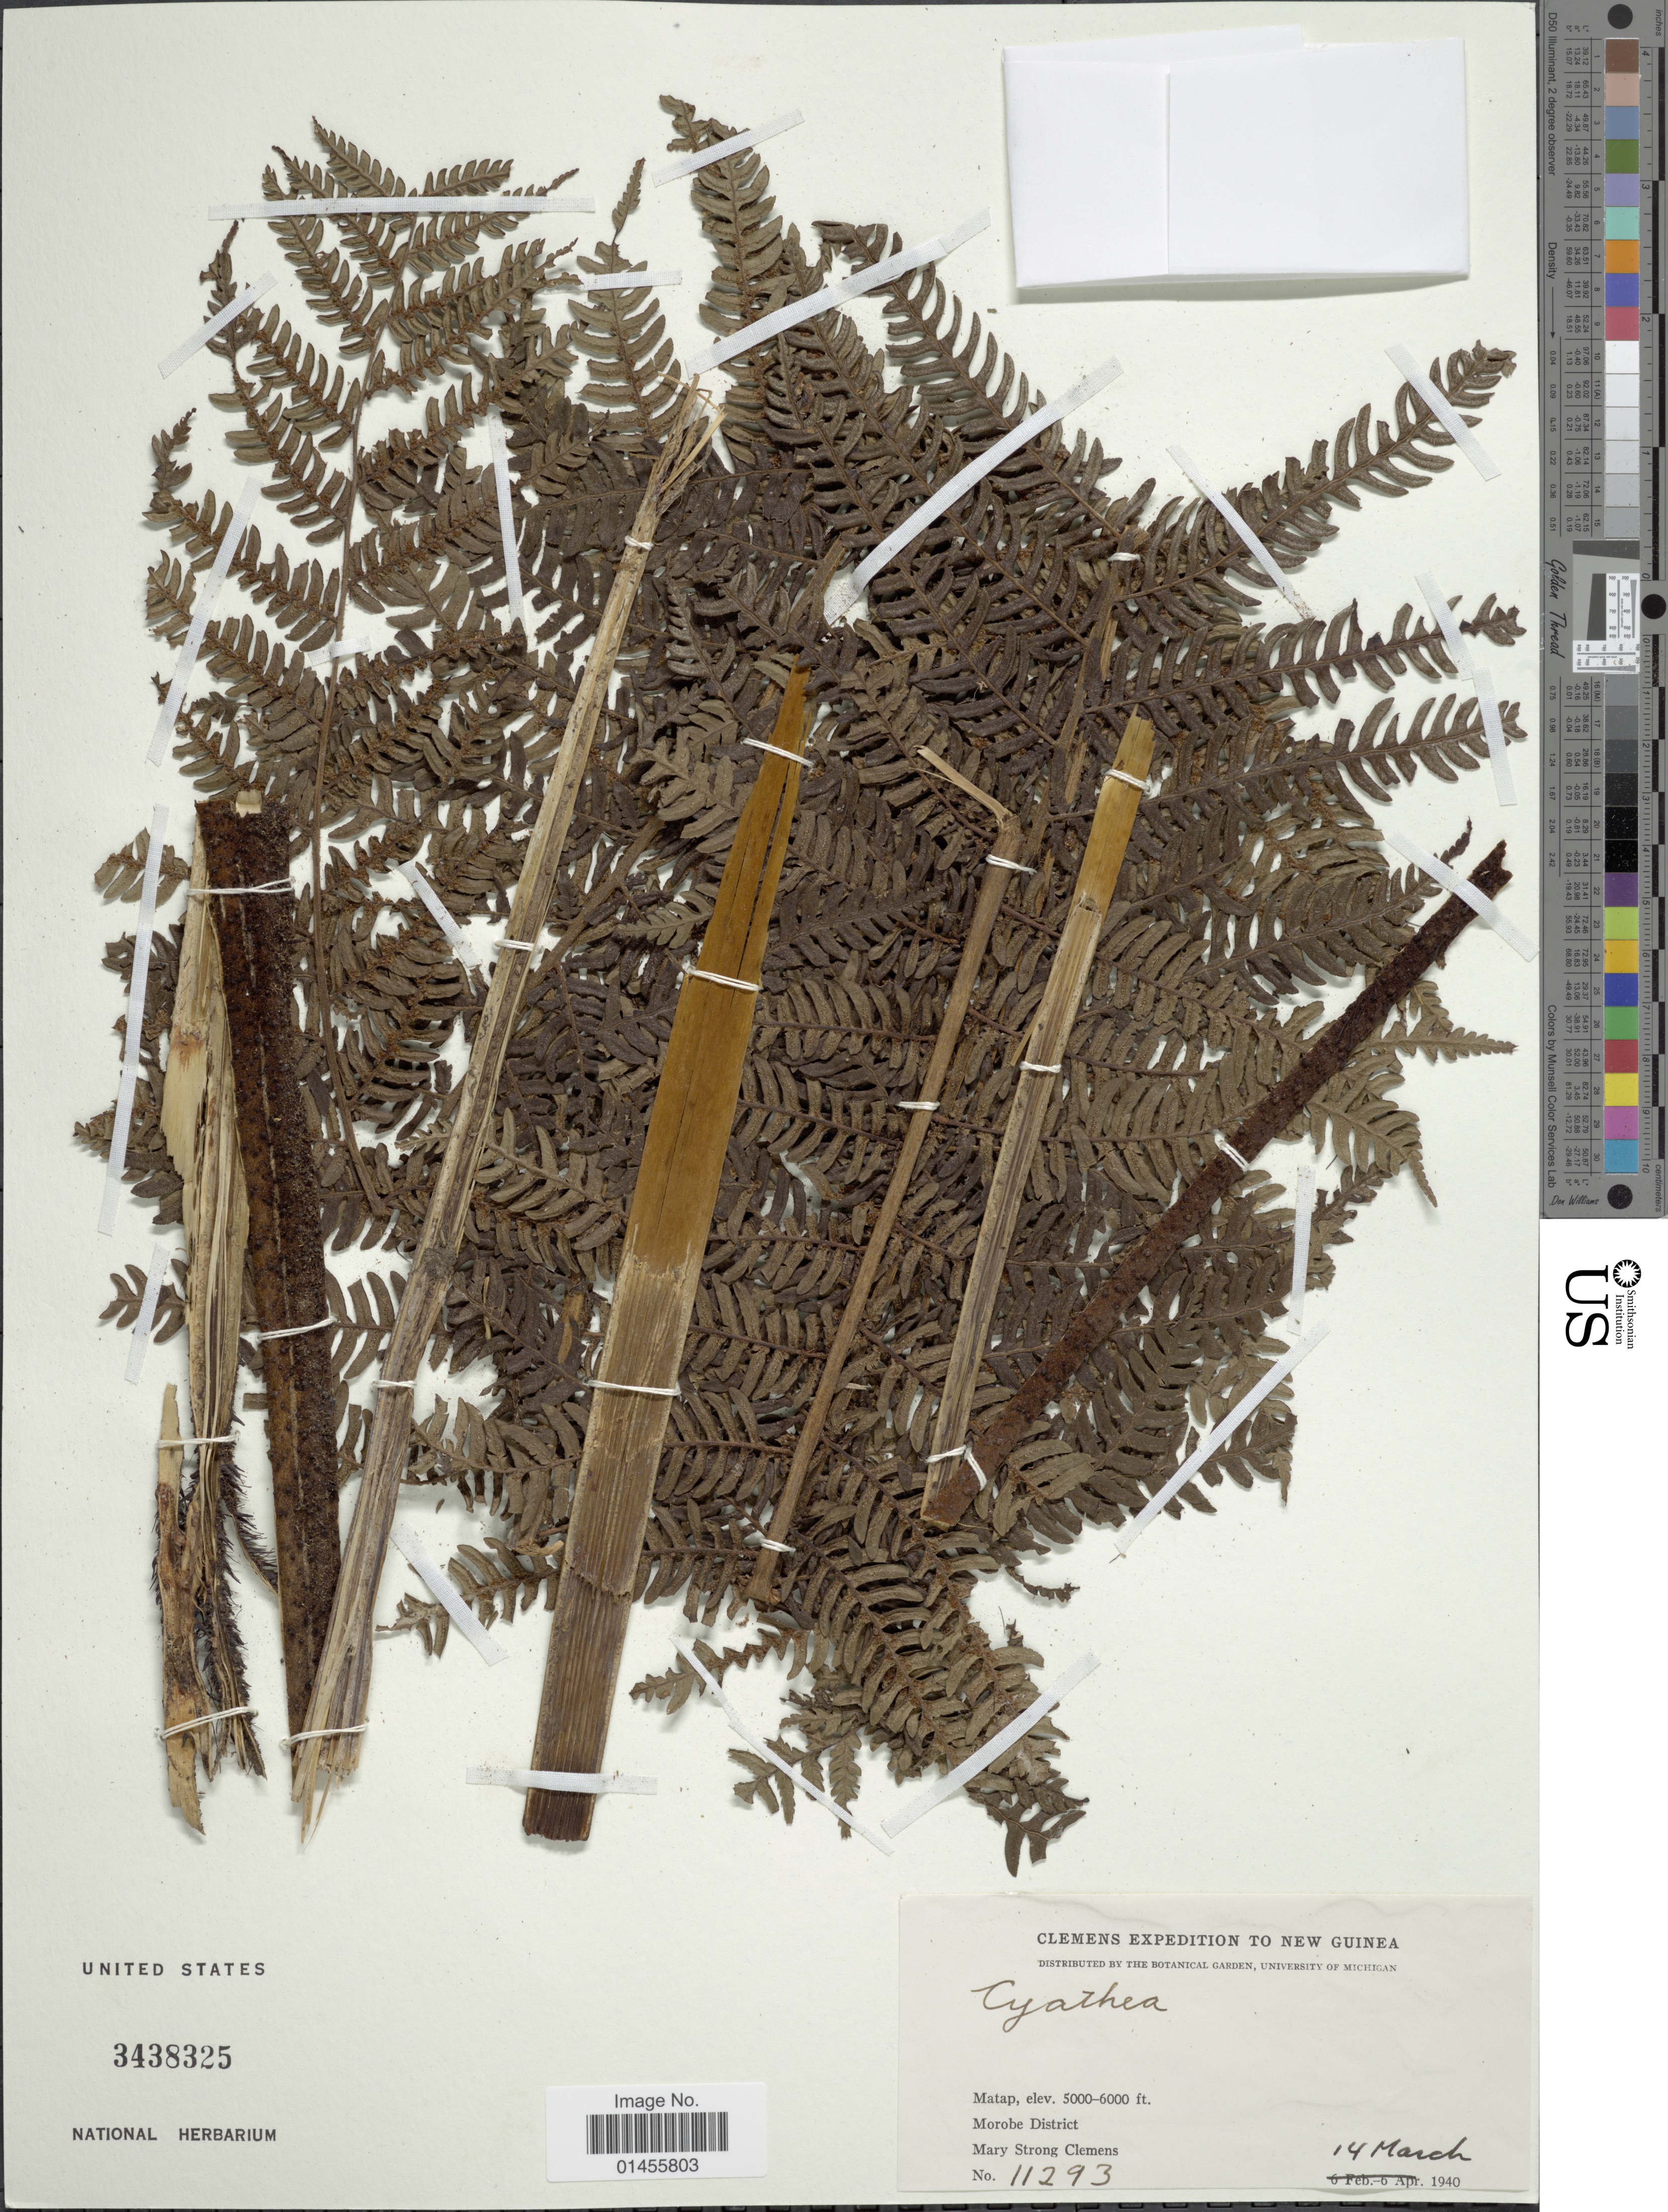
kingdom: Plantae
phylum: Tracheophyta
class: Polypodiopsida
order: Cyatheales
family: Cyatheaceae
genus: Alsophila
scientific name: Alsophila sp.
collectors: M. S. Clemens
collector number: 11293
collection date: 1940-03-14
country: Papua New Guinea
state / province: Morobe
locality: New Guinea. Boana. Morobe District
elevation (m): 1524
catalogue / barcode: US 3438325